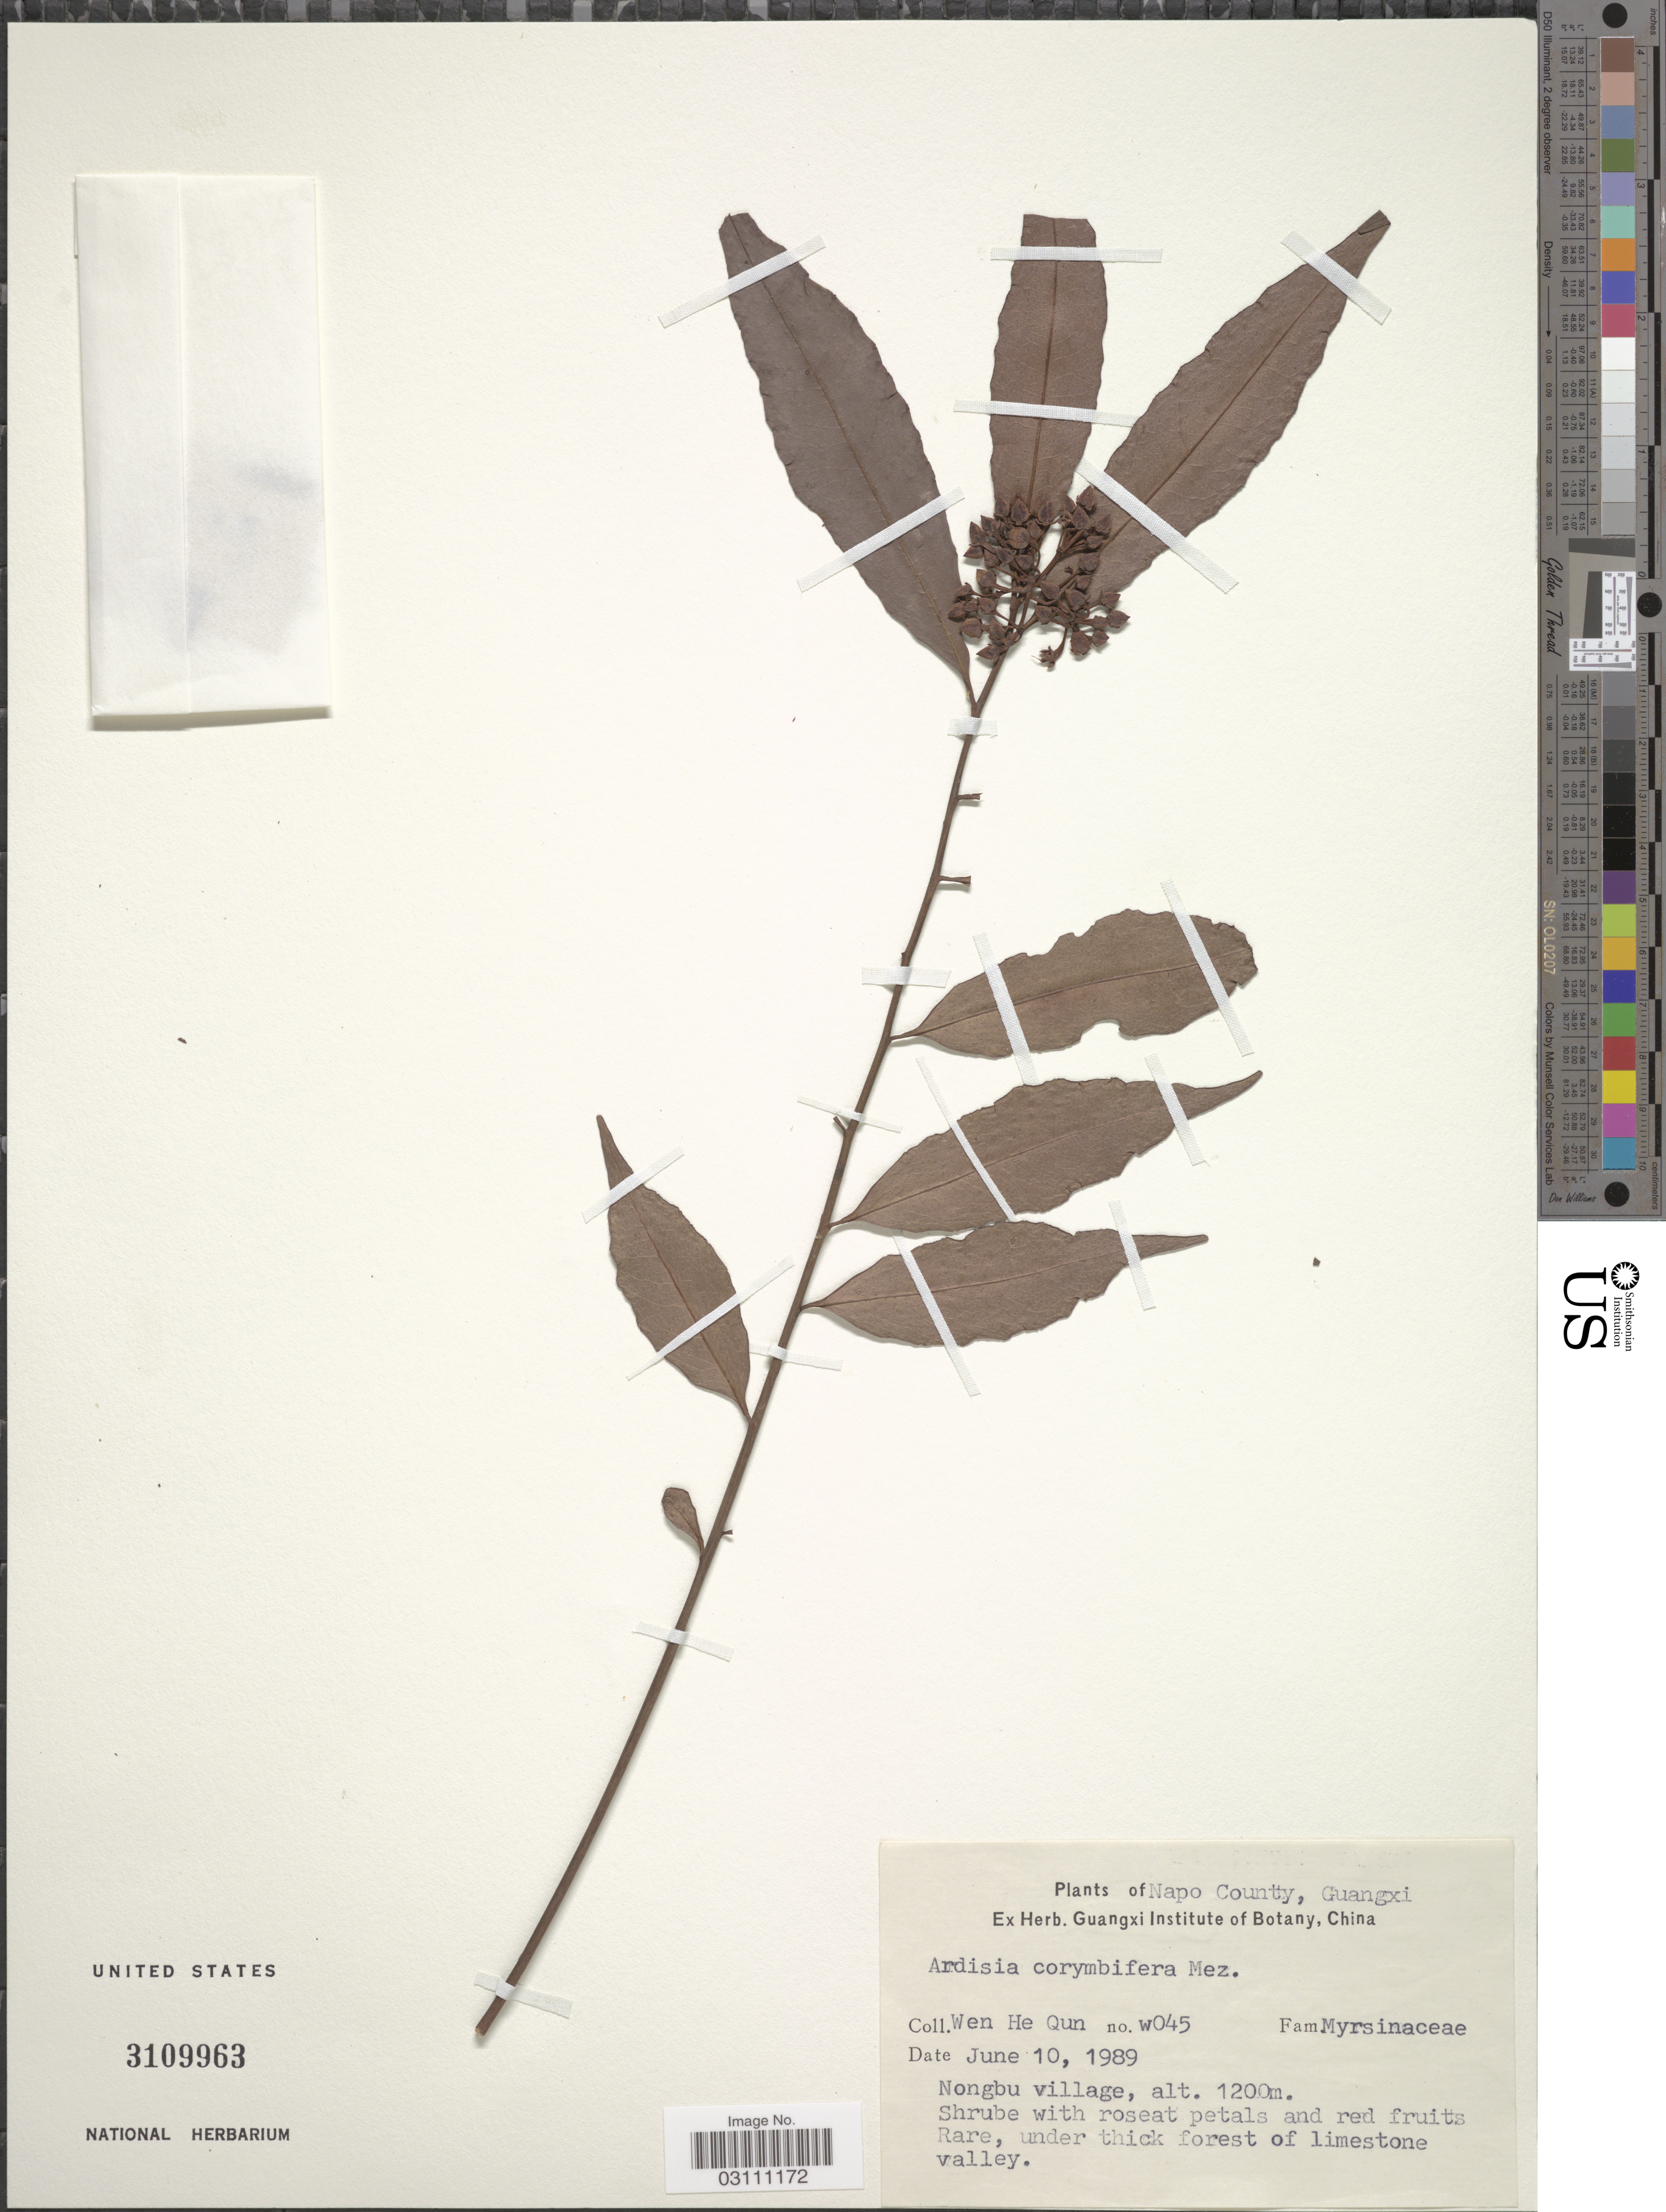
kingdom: Plantae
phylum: Tracheophyta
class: Magnoliopsida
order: Ericales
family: Primulaceae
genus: Ardisia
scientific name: Ardisia corymbifera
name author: Mez in Engl.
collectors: W. Qun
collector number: w045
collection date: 1989-06-10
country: China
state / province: Guangxi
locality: Napo County. Nongbu village.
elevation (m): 1200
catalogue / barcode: US 3109963